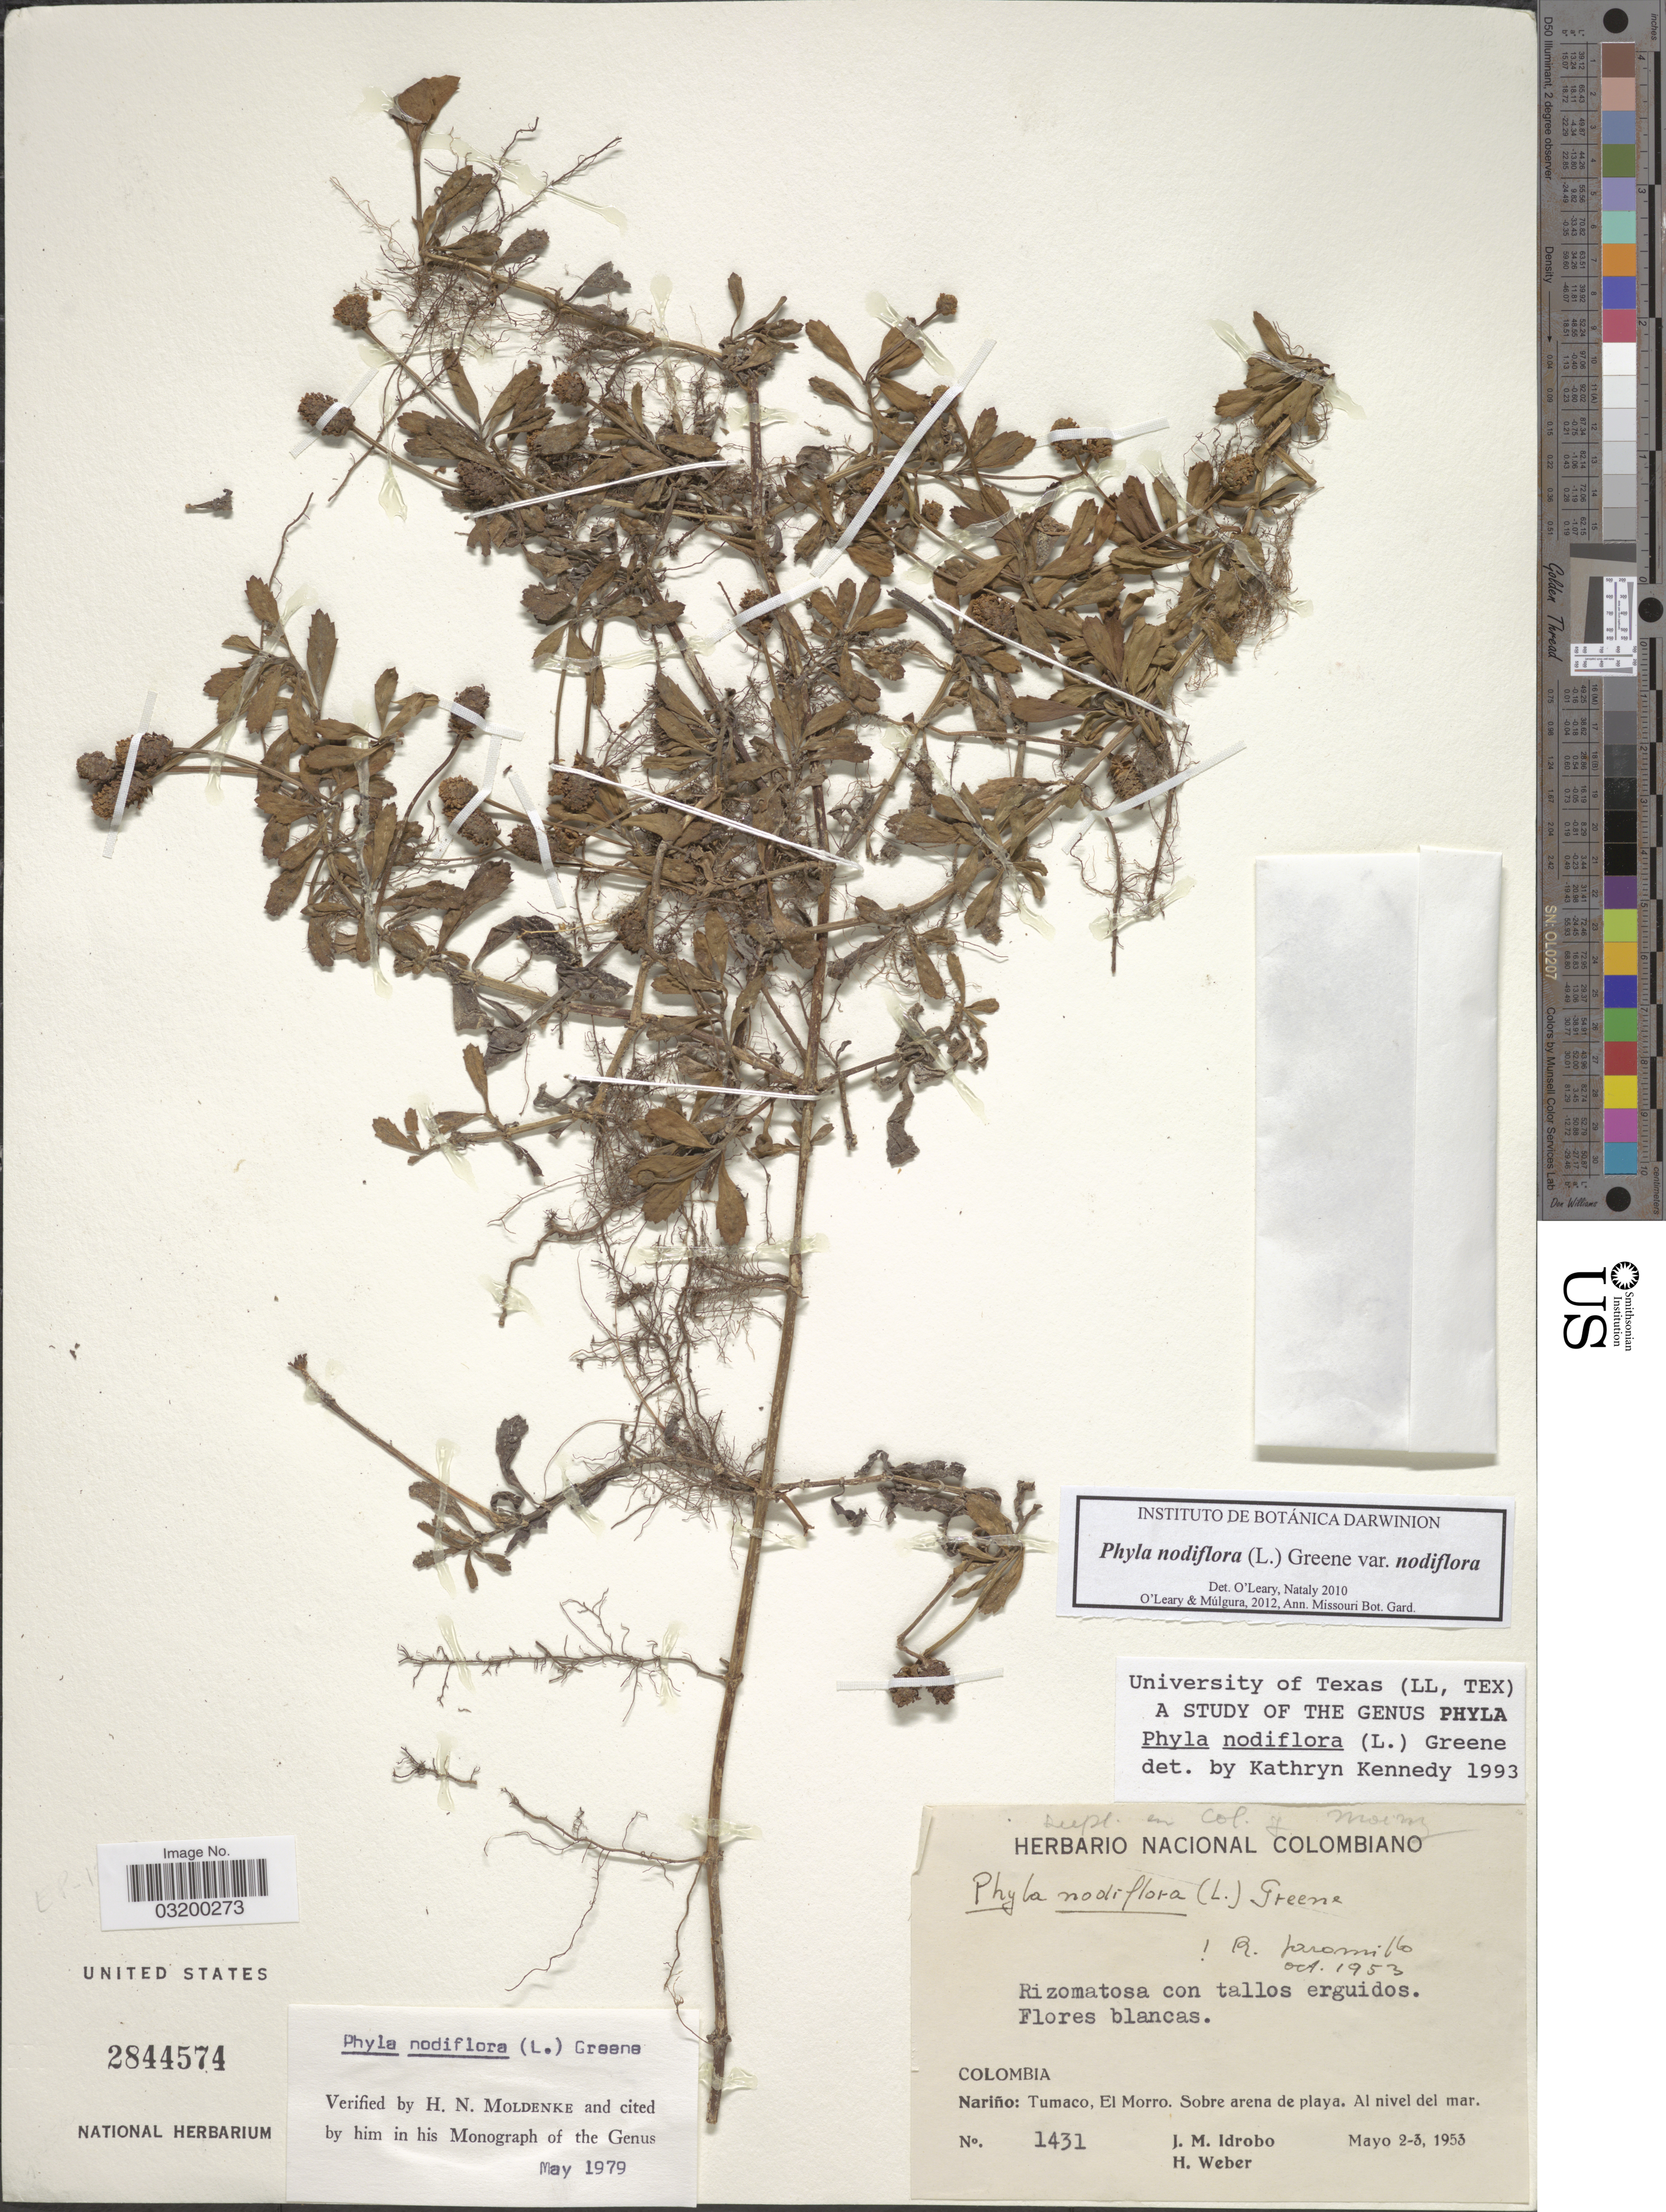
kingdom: Plantae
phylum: Tracheophyta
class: Magnoliopsida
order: Lamiales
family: Verbenaceae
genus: Phyla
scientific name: Phyla nodiflora var. nodiflora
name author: (L.) Greene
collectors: J. M. Idrobo & H. Weber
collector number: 1431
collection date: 1953-05-02/1953-05-03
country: Colombia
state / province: Nariño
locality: Tumaco, El Morro. Sobre arena de playa.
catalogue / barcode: US 2844574